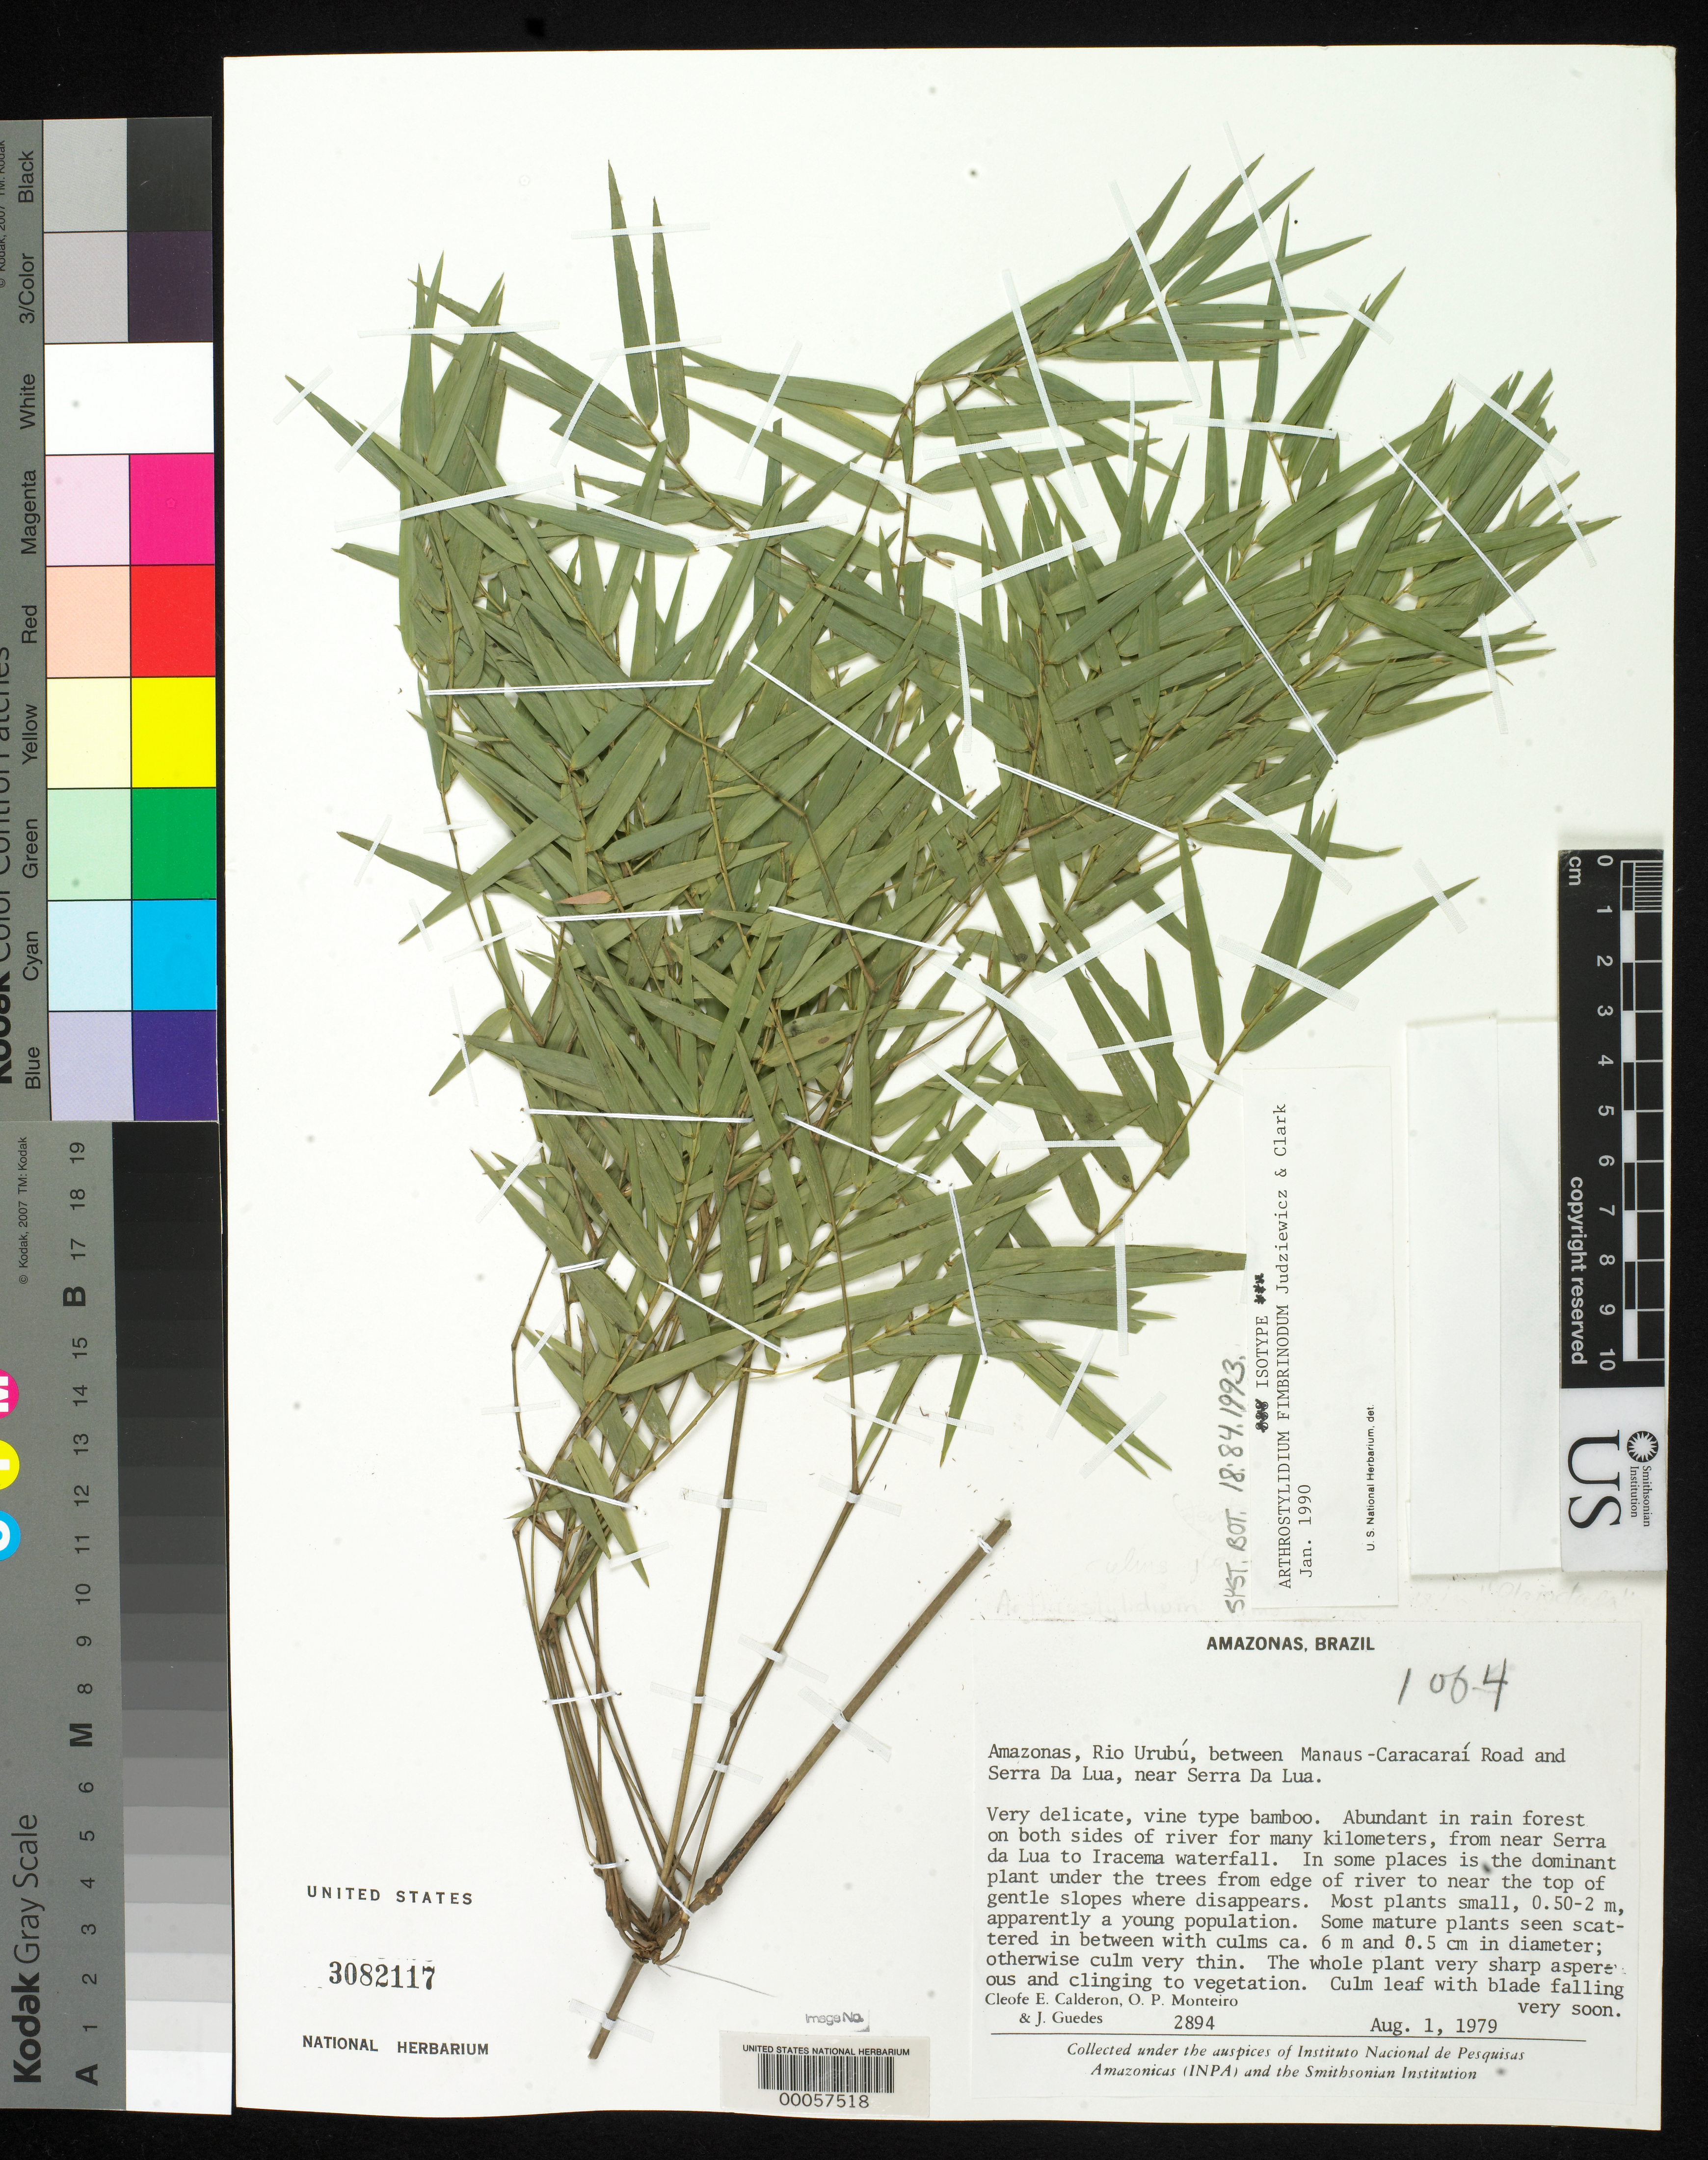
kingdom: Plantae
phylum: Tracheophyta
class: Liliopsida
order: Poales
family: Poaceae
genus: Arthrostylidium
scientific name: Arthrostylidium fimbrinodum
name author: Judz. & L.G. Clark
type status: Isotype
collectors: C. E. Calderón, J. Guedes & O. P. Monteiro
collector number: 2894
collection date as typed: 01 Aug 1979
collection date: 1979-08-01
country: Brazil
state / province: Amazonas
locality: Rio Urubu, between Manaus-Caracarai road and Serra da Lua, near Serra da Lua.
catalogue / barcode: US 3082117